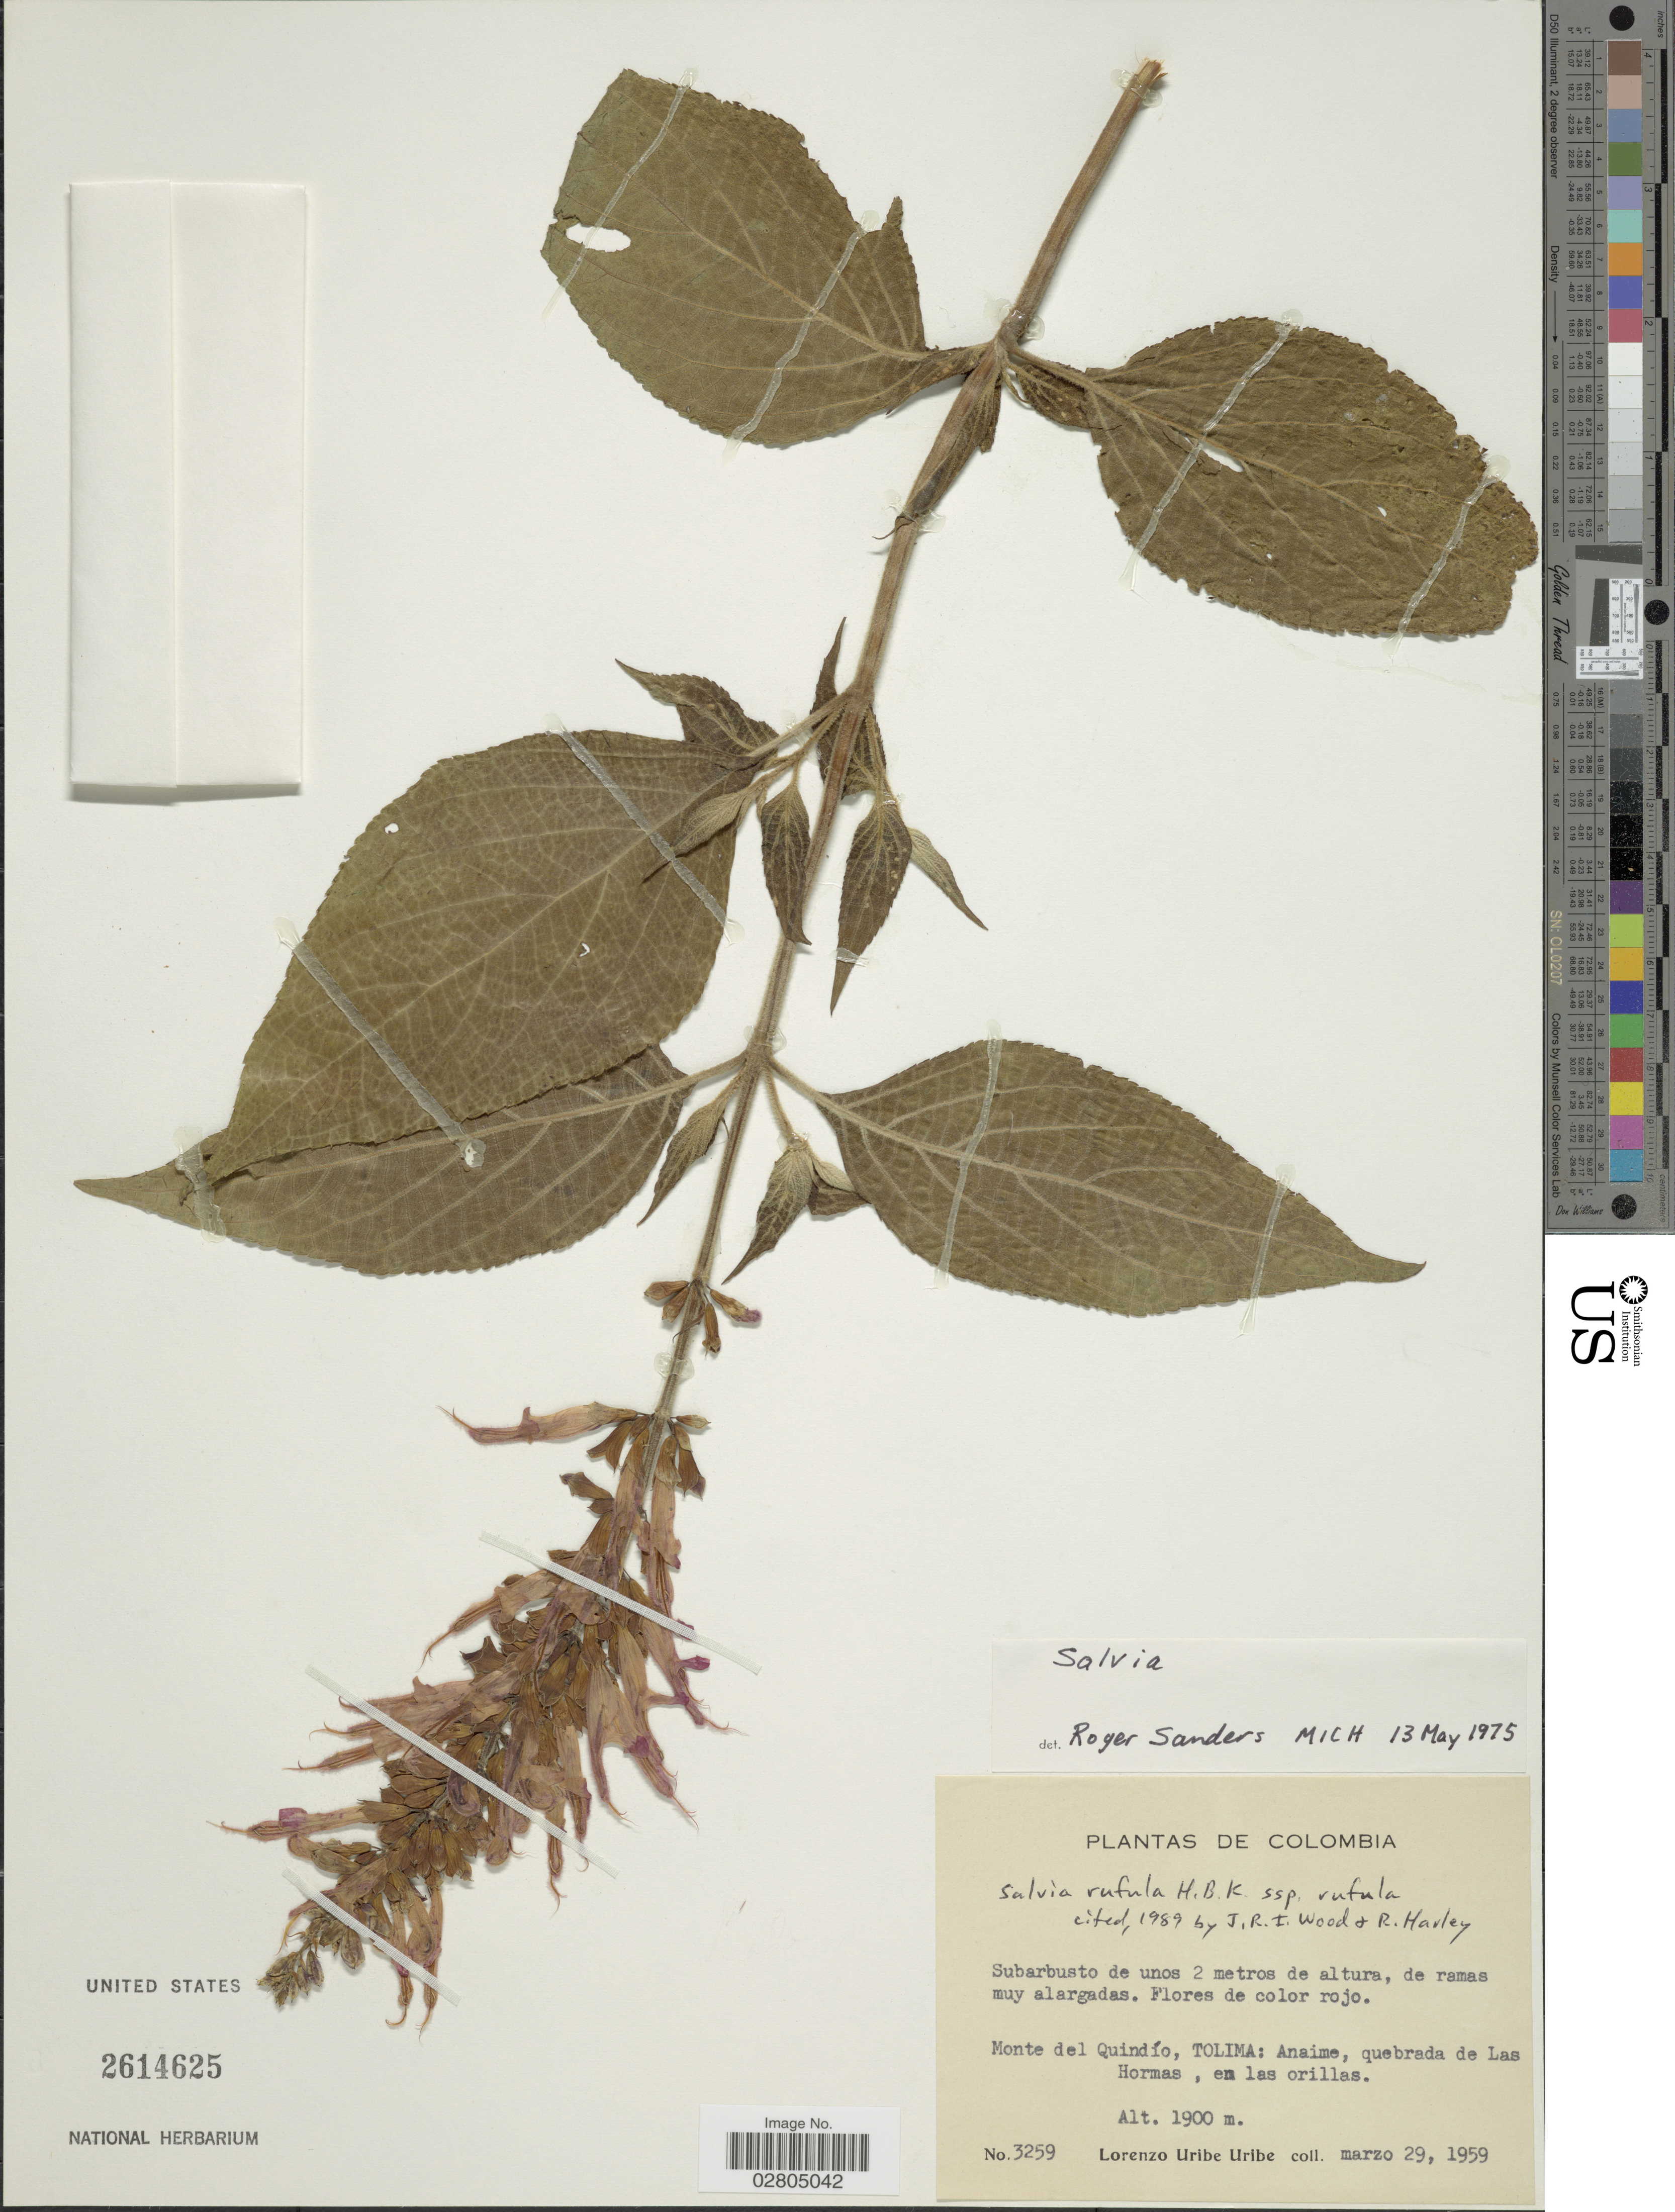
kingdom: Plantae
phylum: Tracheophyta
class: Magnoliopsida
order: Lamiales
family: Lamiaceae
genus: Salvia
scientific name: Salvia rufula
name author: Kunth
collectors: L. Uribe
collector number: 3259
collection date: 1959-03-29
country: Colombia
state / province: Tolima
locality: Monte del Quindío, Tolima, Anaime, quebrada de Las Hormas, en las orillas.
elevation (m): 1900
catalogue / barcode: US 2614625